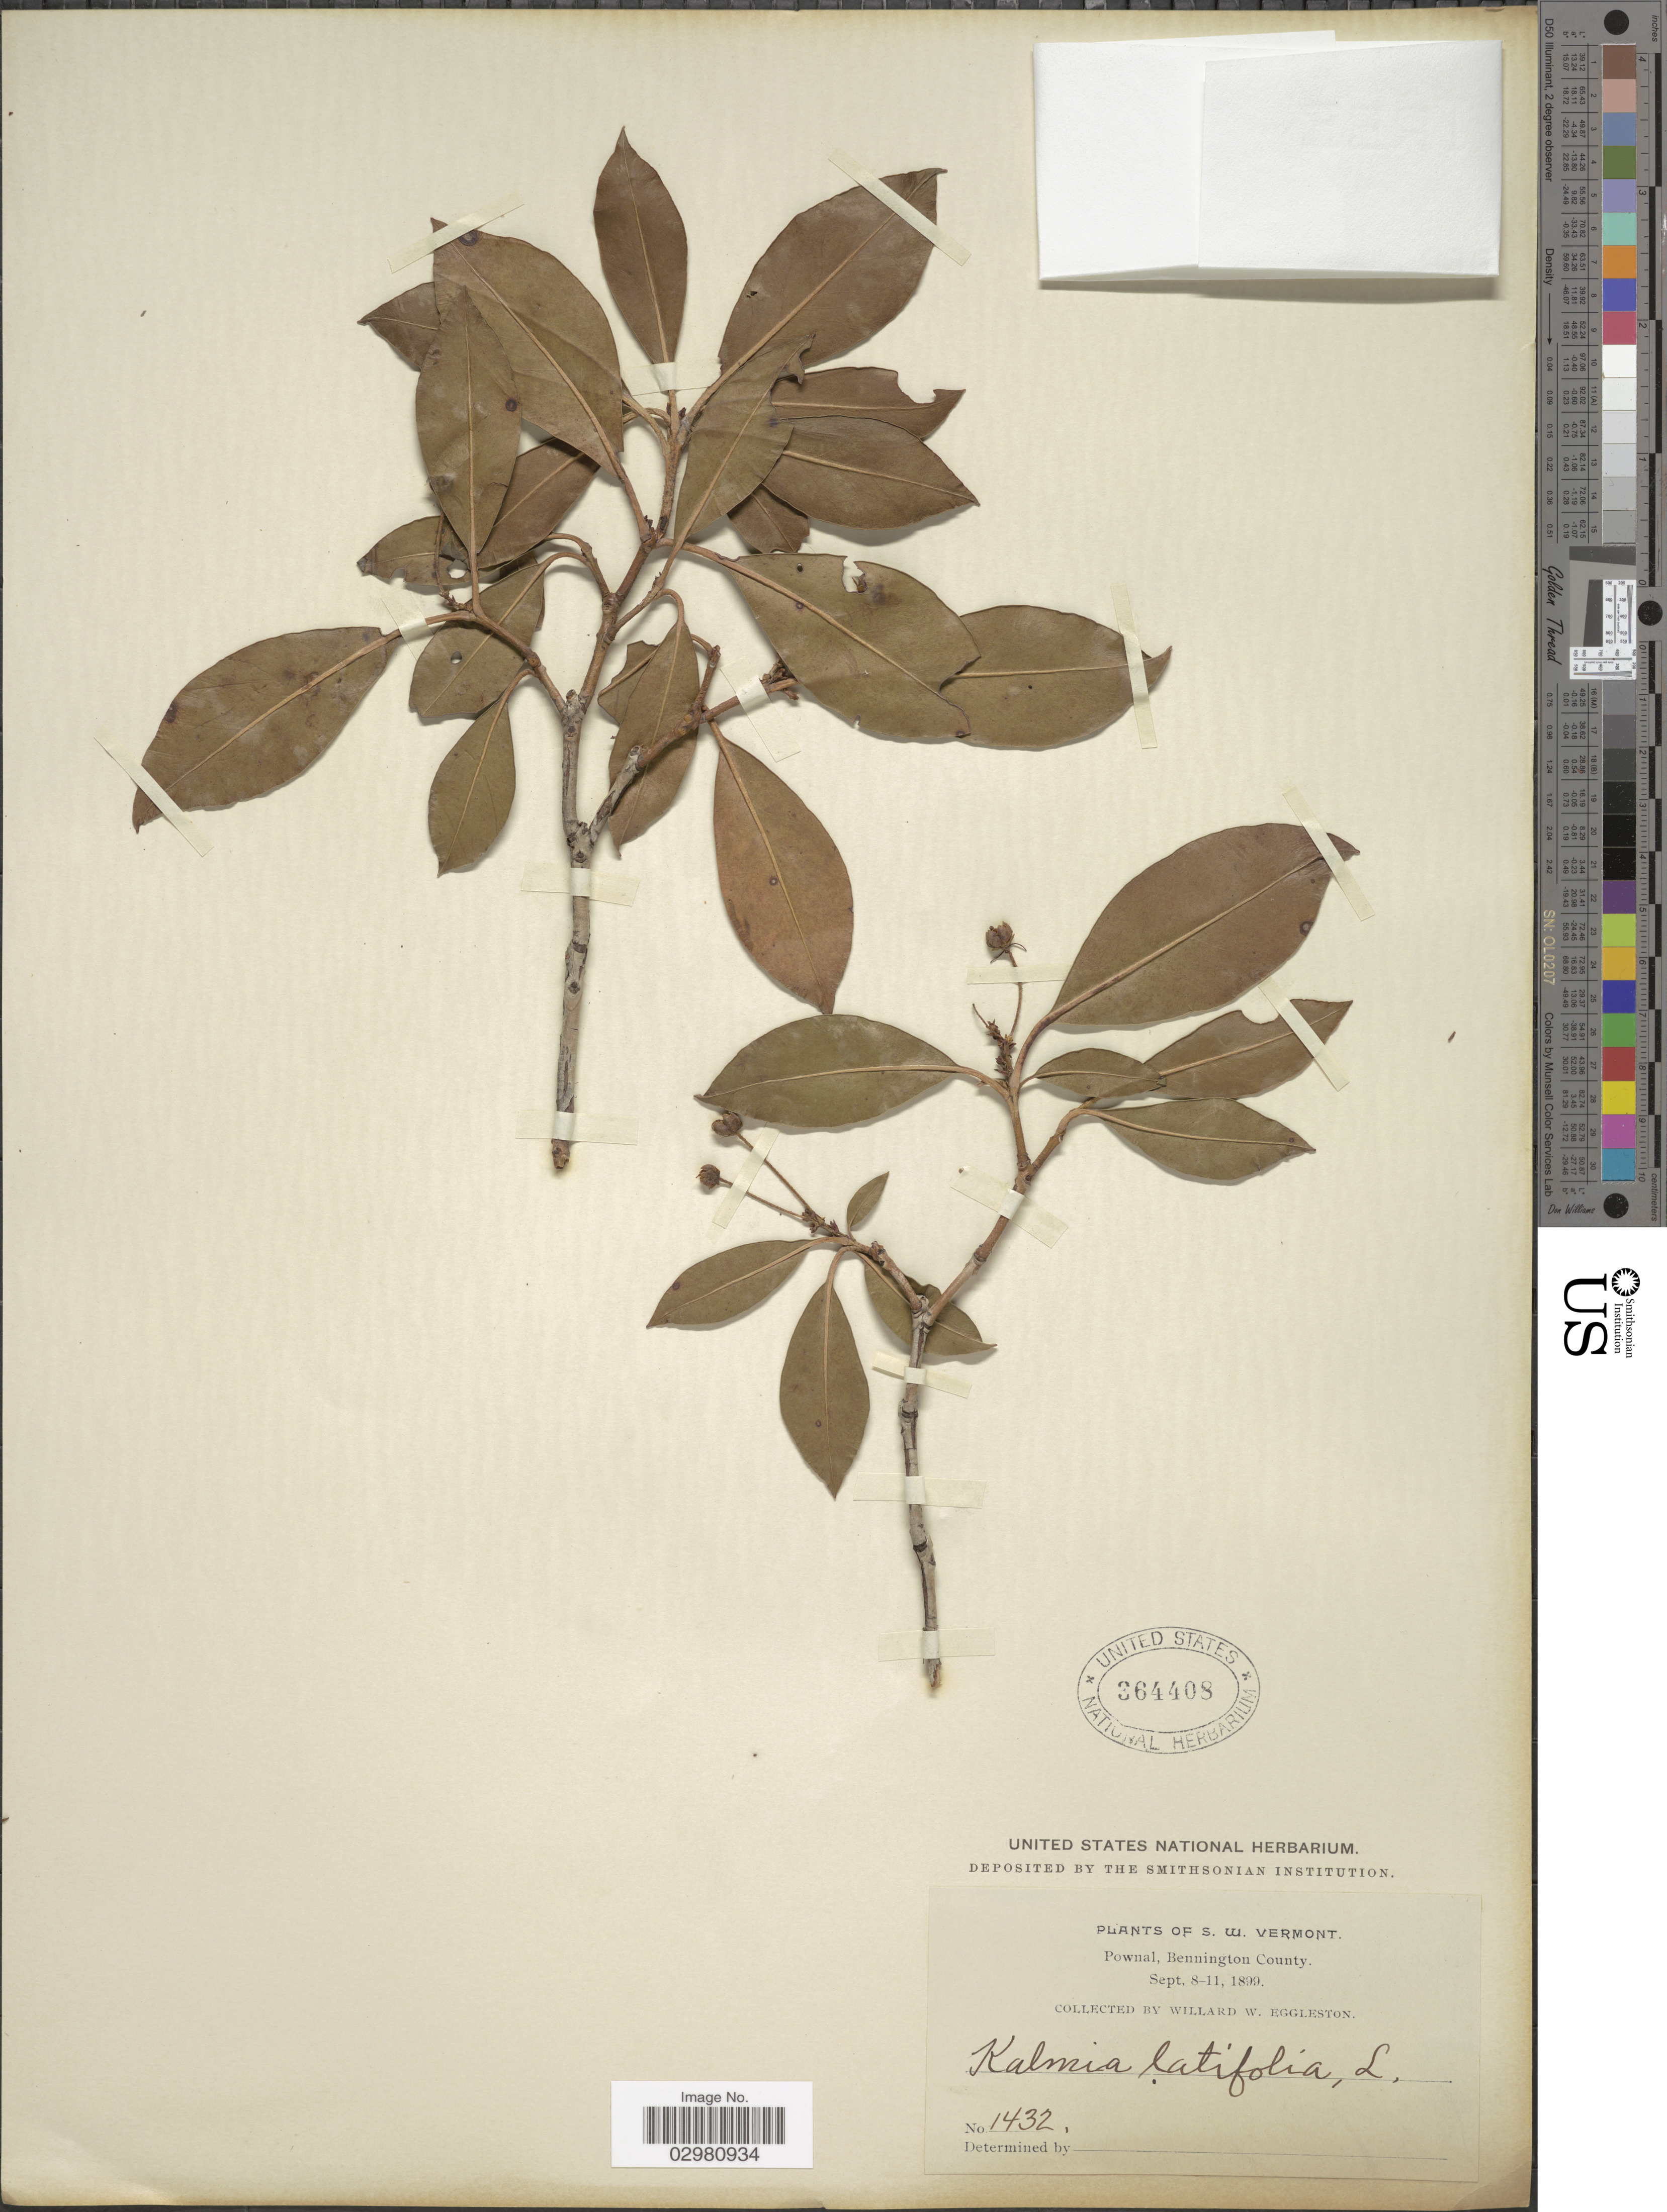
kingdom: Plantae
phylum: Tracheophyta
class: Magnoliopsida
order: Ericales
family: Ericaceae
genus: Kalmia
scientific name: Kalmia latifolia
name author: L.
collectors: W. W. Eggleston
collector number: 1432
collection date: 1899-09-08/1899-09-11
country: United States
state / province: Vermont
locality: S.W. Vermont. Pownal, Bennington County.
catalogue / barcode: US 364408